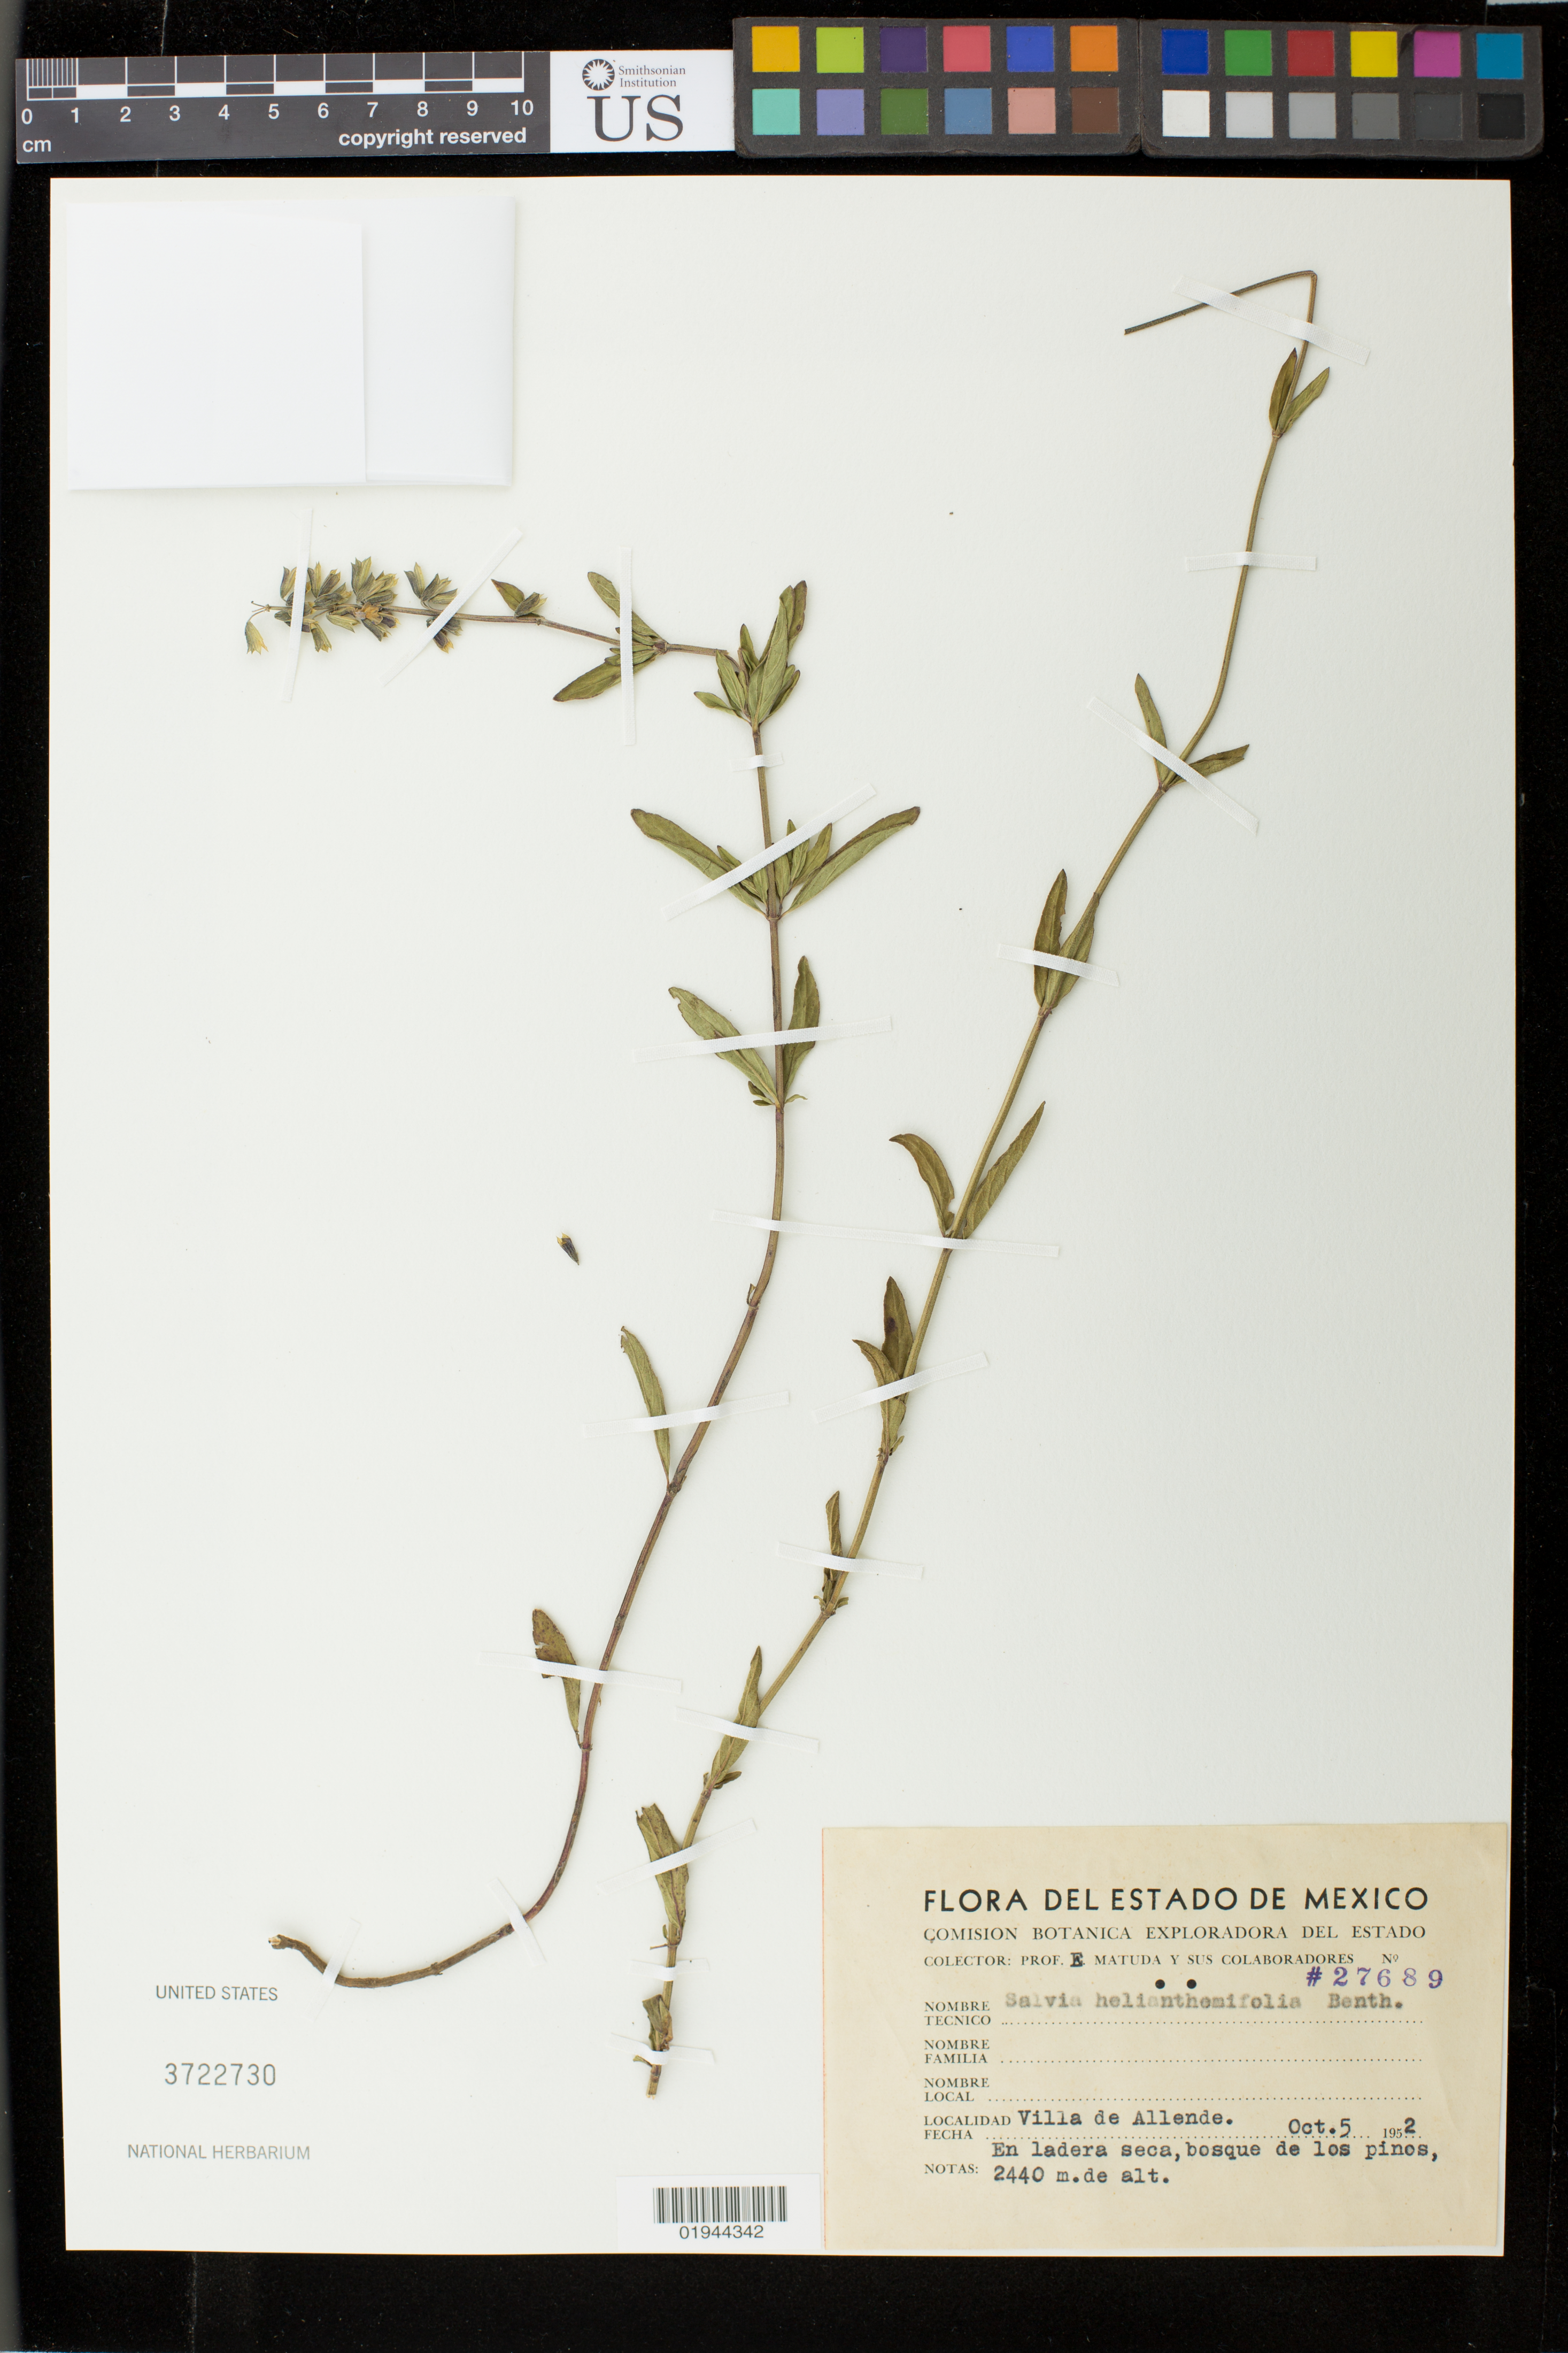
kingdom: Plantae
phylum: Tracheophyta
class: Magnoliopsida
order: Lamiales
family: Lamiaceae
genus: Salvia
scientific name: Salvia helianthemifolia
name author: Benth.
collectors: E. Matuda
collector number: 27689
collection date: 1952-10-05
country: Mexico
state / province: México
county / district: Villa de Allende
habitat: En ladera seca, bosque de los pinos.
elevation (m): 2440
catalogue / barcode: US 3722730